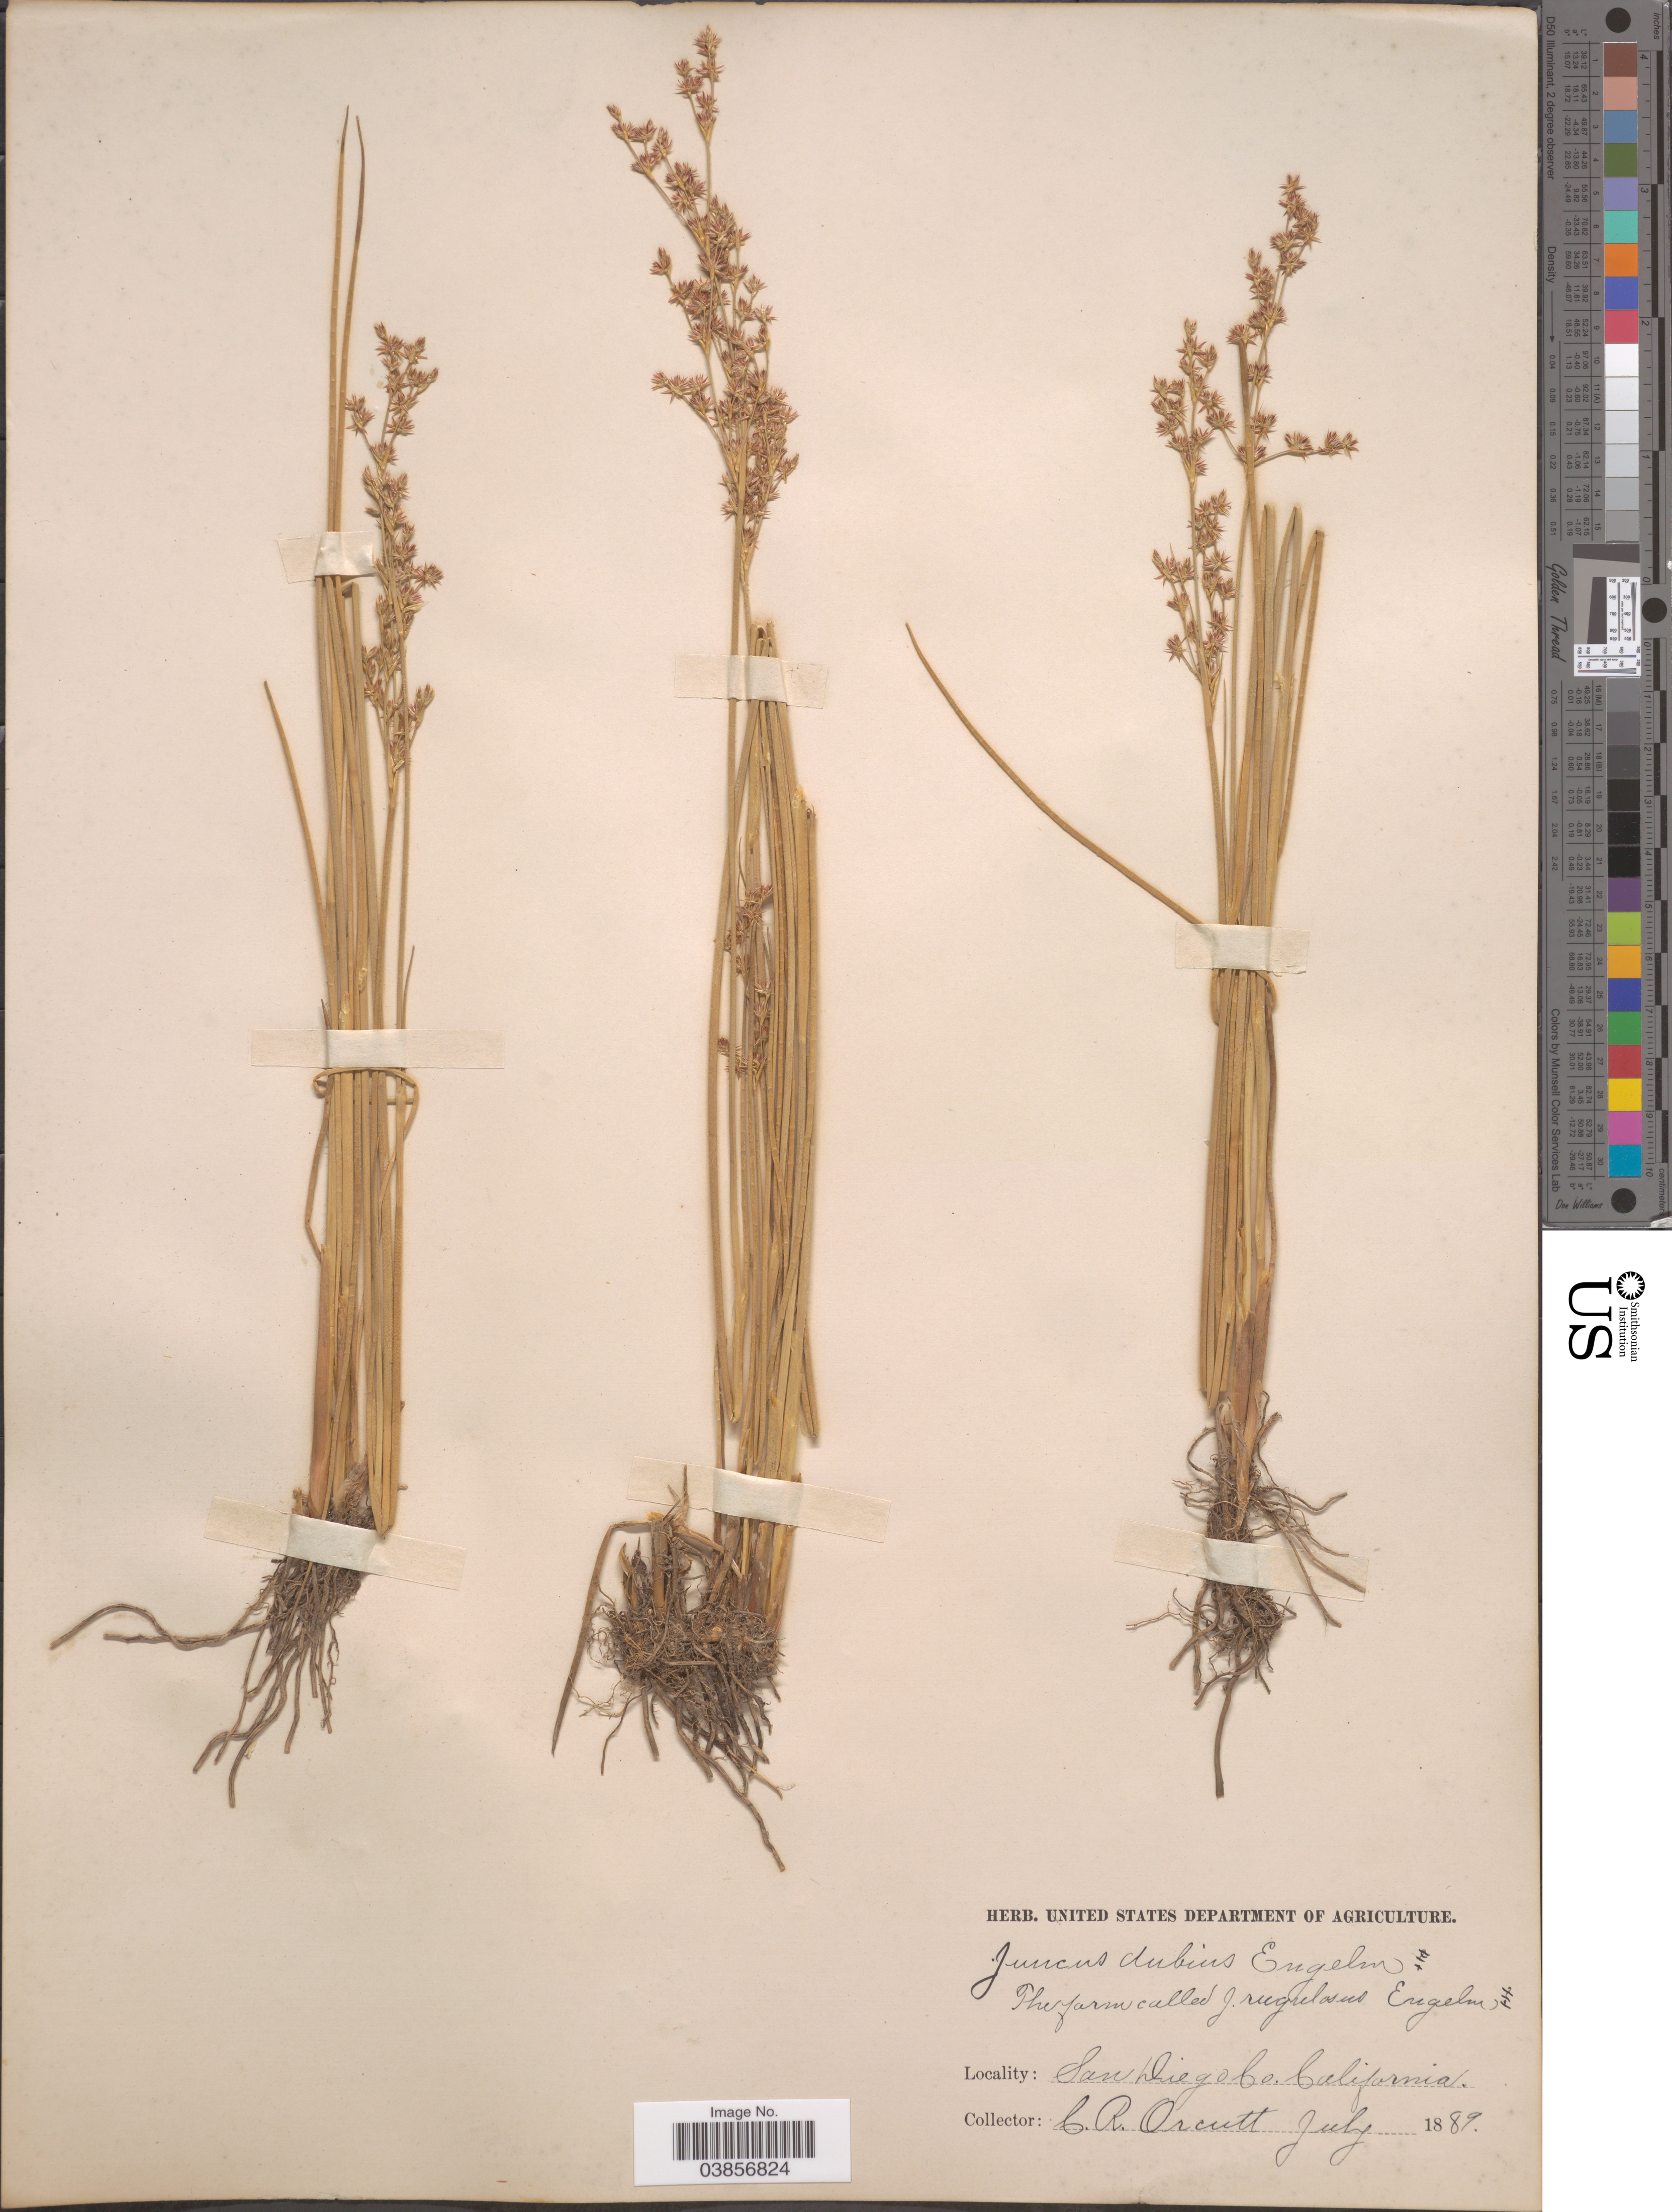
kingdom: Plantae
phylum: Tracheophyta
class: Liliopsida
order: Poales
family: Juncaceae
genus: Juncus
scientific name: Juncus rugulosus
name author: Engelm.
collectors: C. R. Orcutt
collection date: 1889-07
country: United States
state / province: California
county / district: San Diego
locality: San Diego Co.